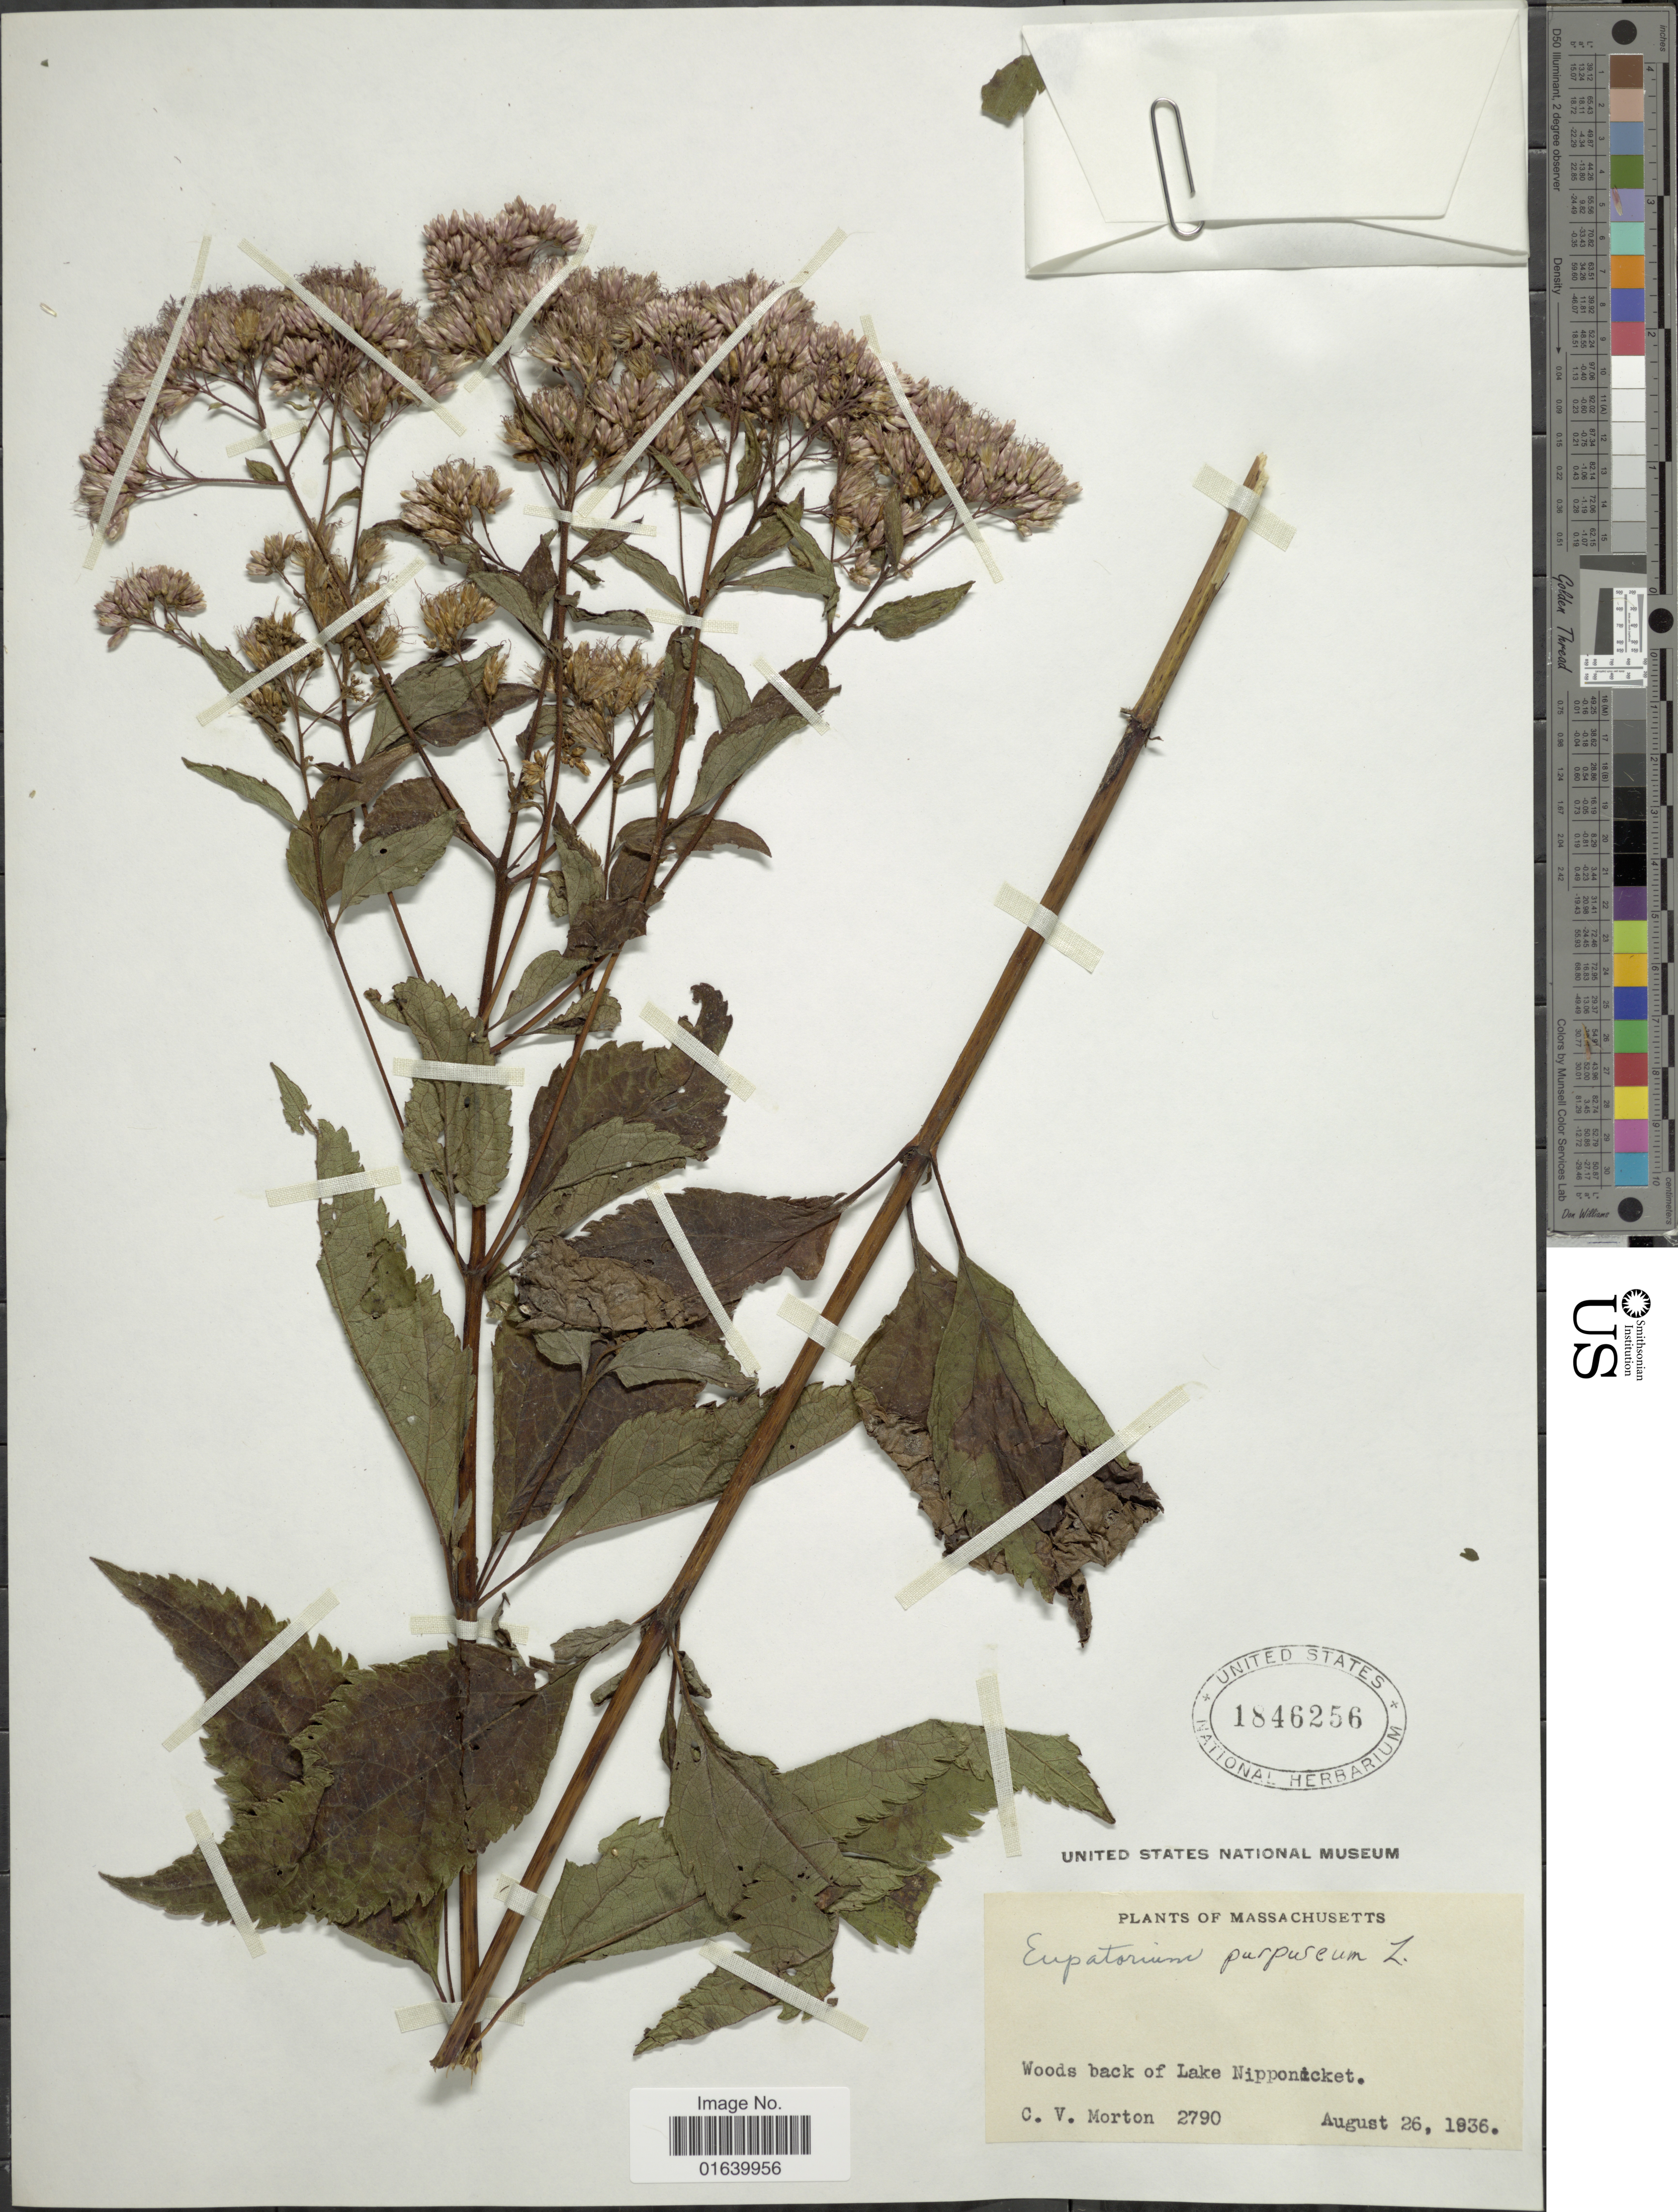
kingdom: Plantae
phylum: Tracheophyta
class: Magnoliopsida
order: Asterales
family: Asteraceae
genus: Eupatorium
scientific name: Eupatorium purpureum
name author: (L.) E.E. Lamont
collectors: C. V. Morton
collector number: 2790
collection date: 1936-08-26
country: United States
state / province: Massachusetts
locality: Massachusetts, Woods back of Lake Nipponicket.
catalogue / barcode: US 1846256